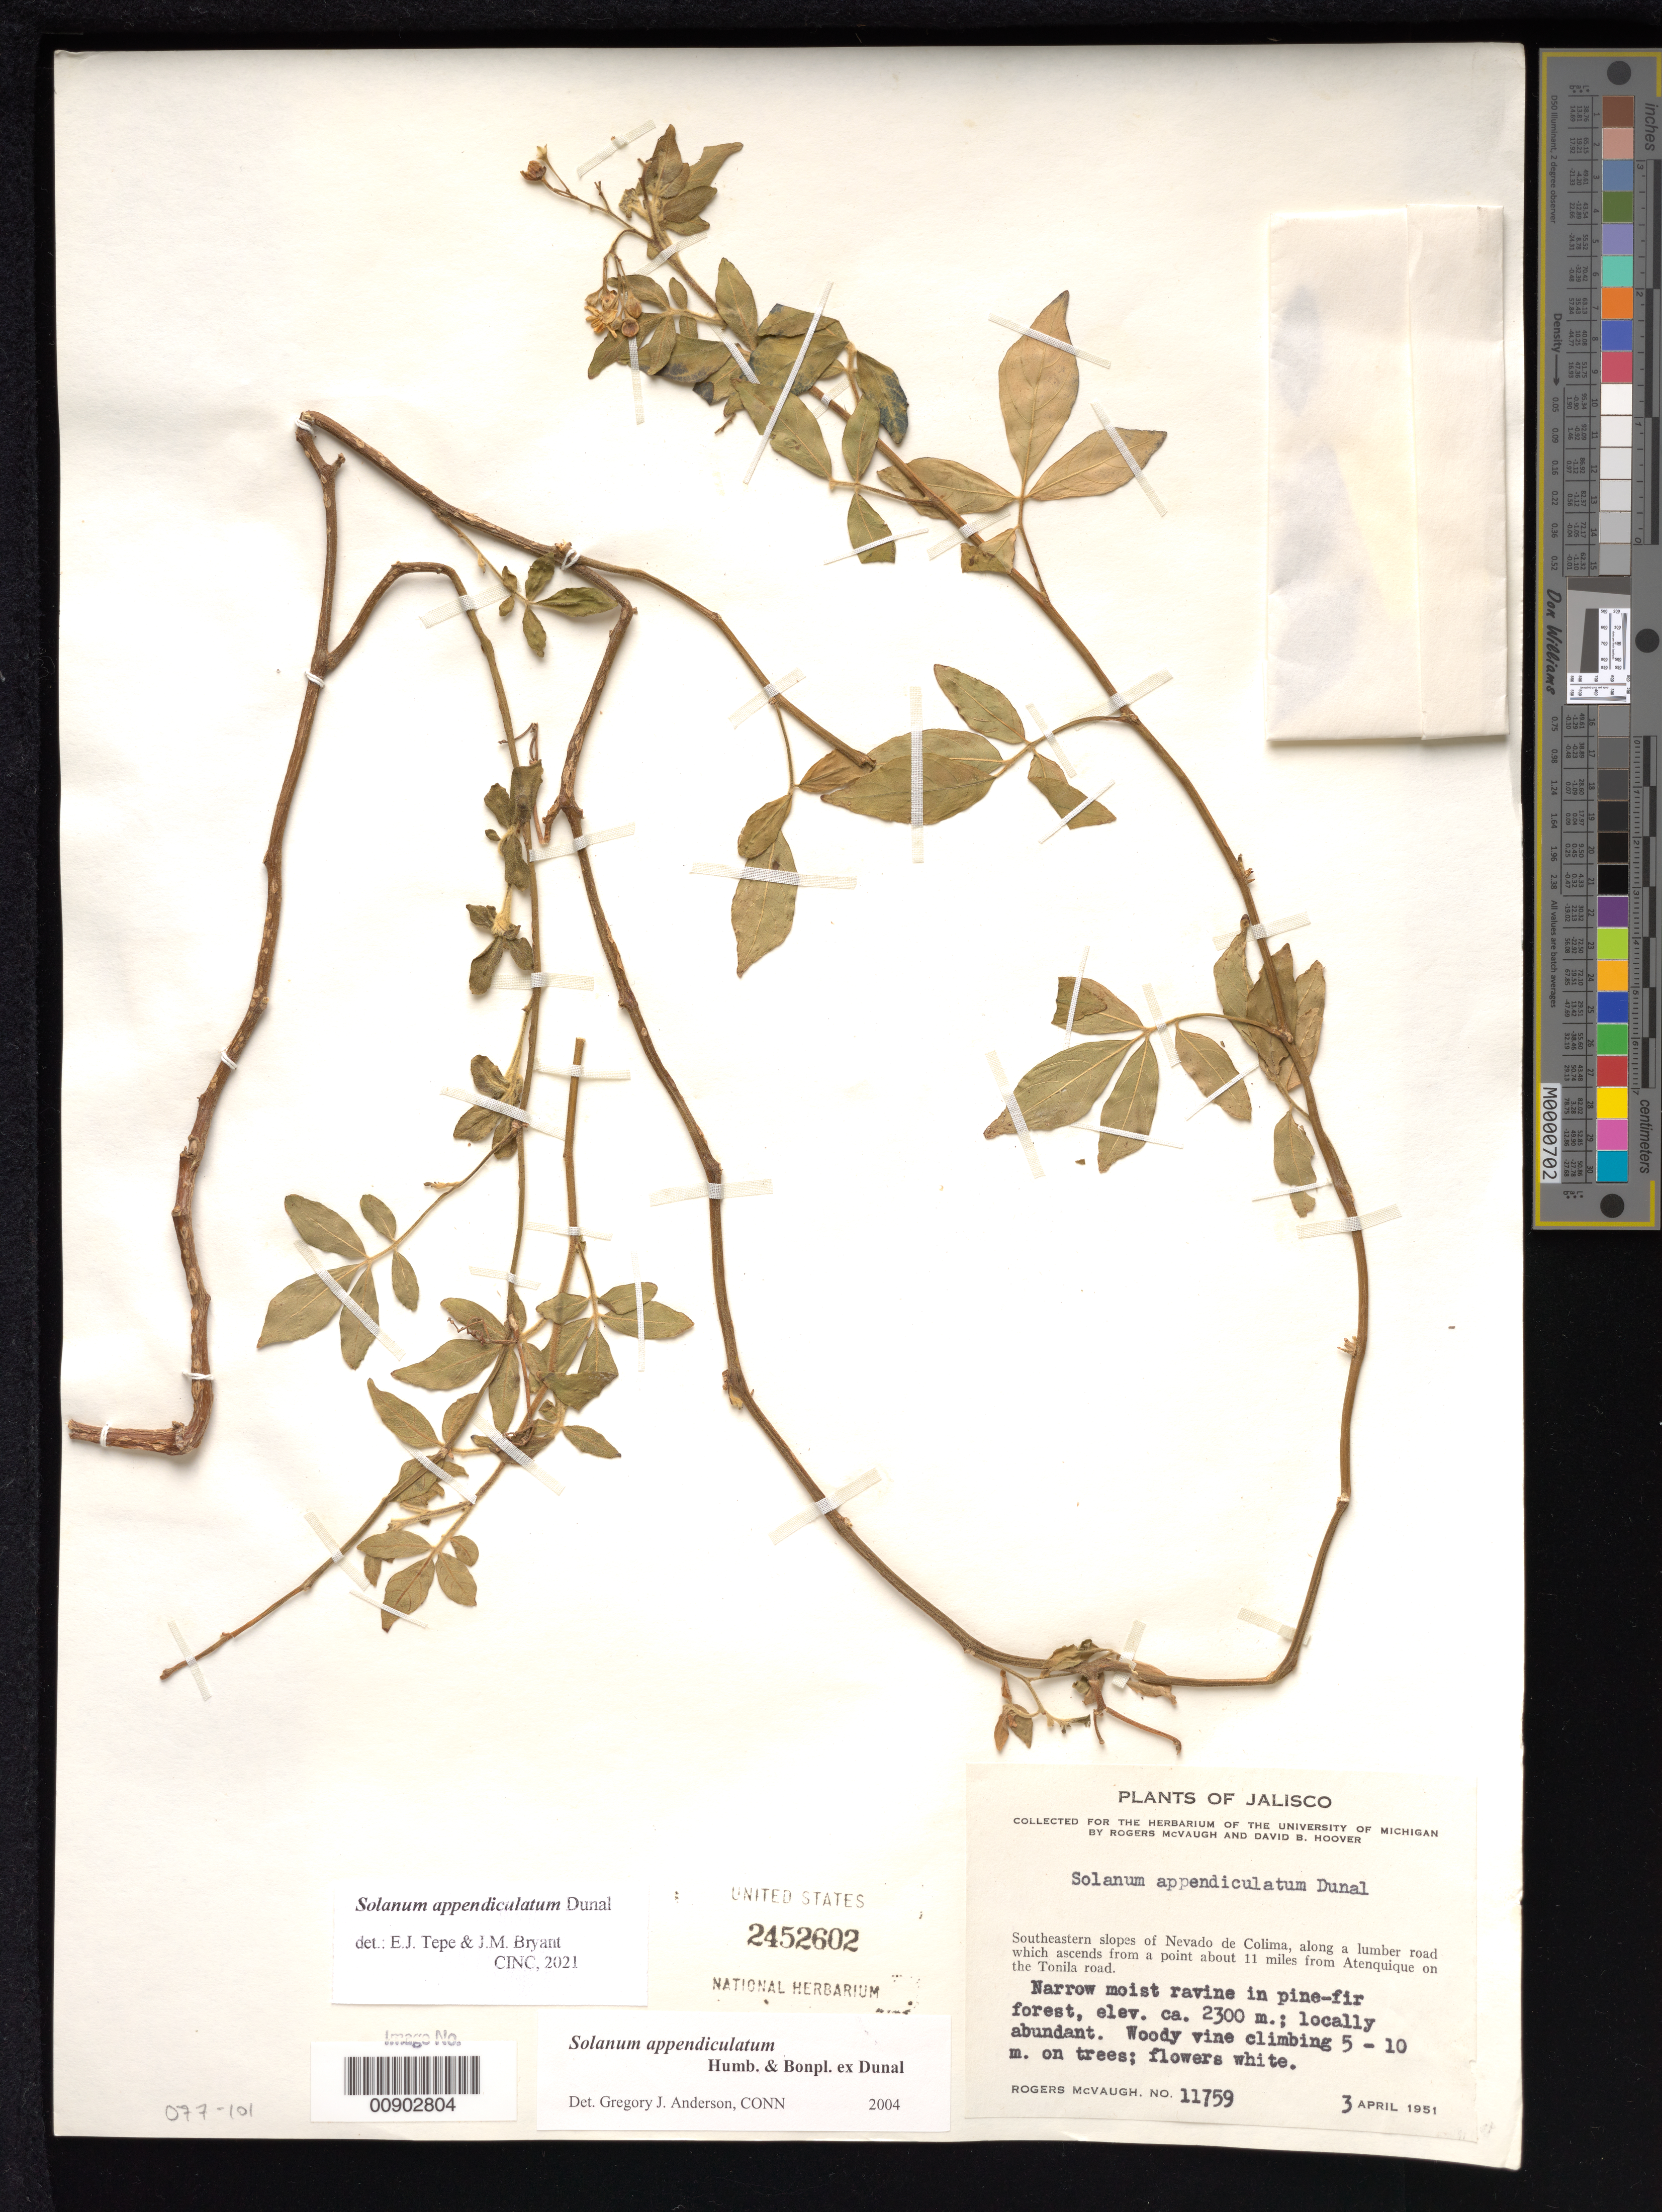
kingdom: Plantae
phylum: Tracheophyta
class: Magnoliopsida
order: Solanales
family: Solanaceae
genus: Solanum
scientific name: Solanum appendiculatum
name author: Humb. & Bonpl. ex Dunal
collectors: R. McVaugh & D. B. Hoover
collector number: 11759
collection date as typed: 03 Apr 1951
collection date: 1951-04-03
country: Mexico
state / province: Jalisco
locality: Southeastern slopes of Nevado de Colima along a lumber road which ascends from a point about 11 miles from Atenquique on the Tonila road. Jalisco.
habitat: Narrow moist ravine in pine-fir forest. Vine climbing 5-10 m. on trees.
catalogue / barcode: US 2452602